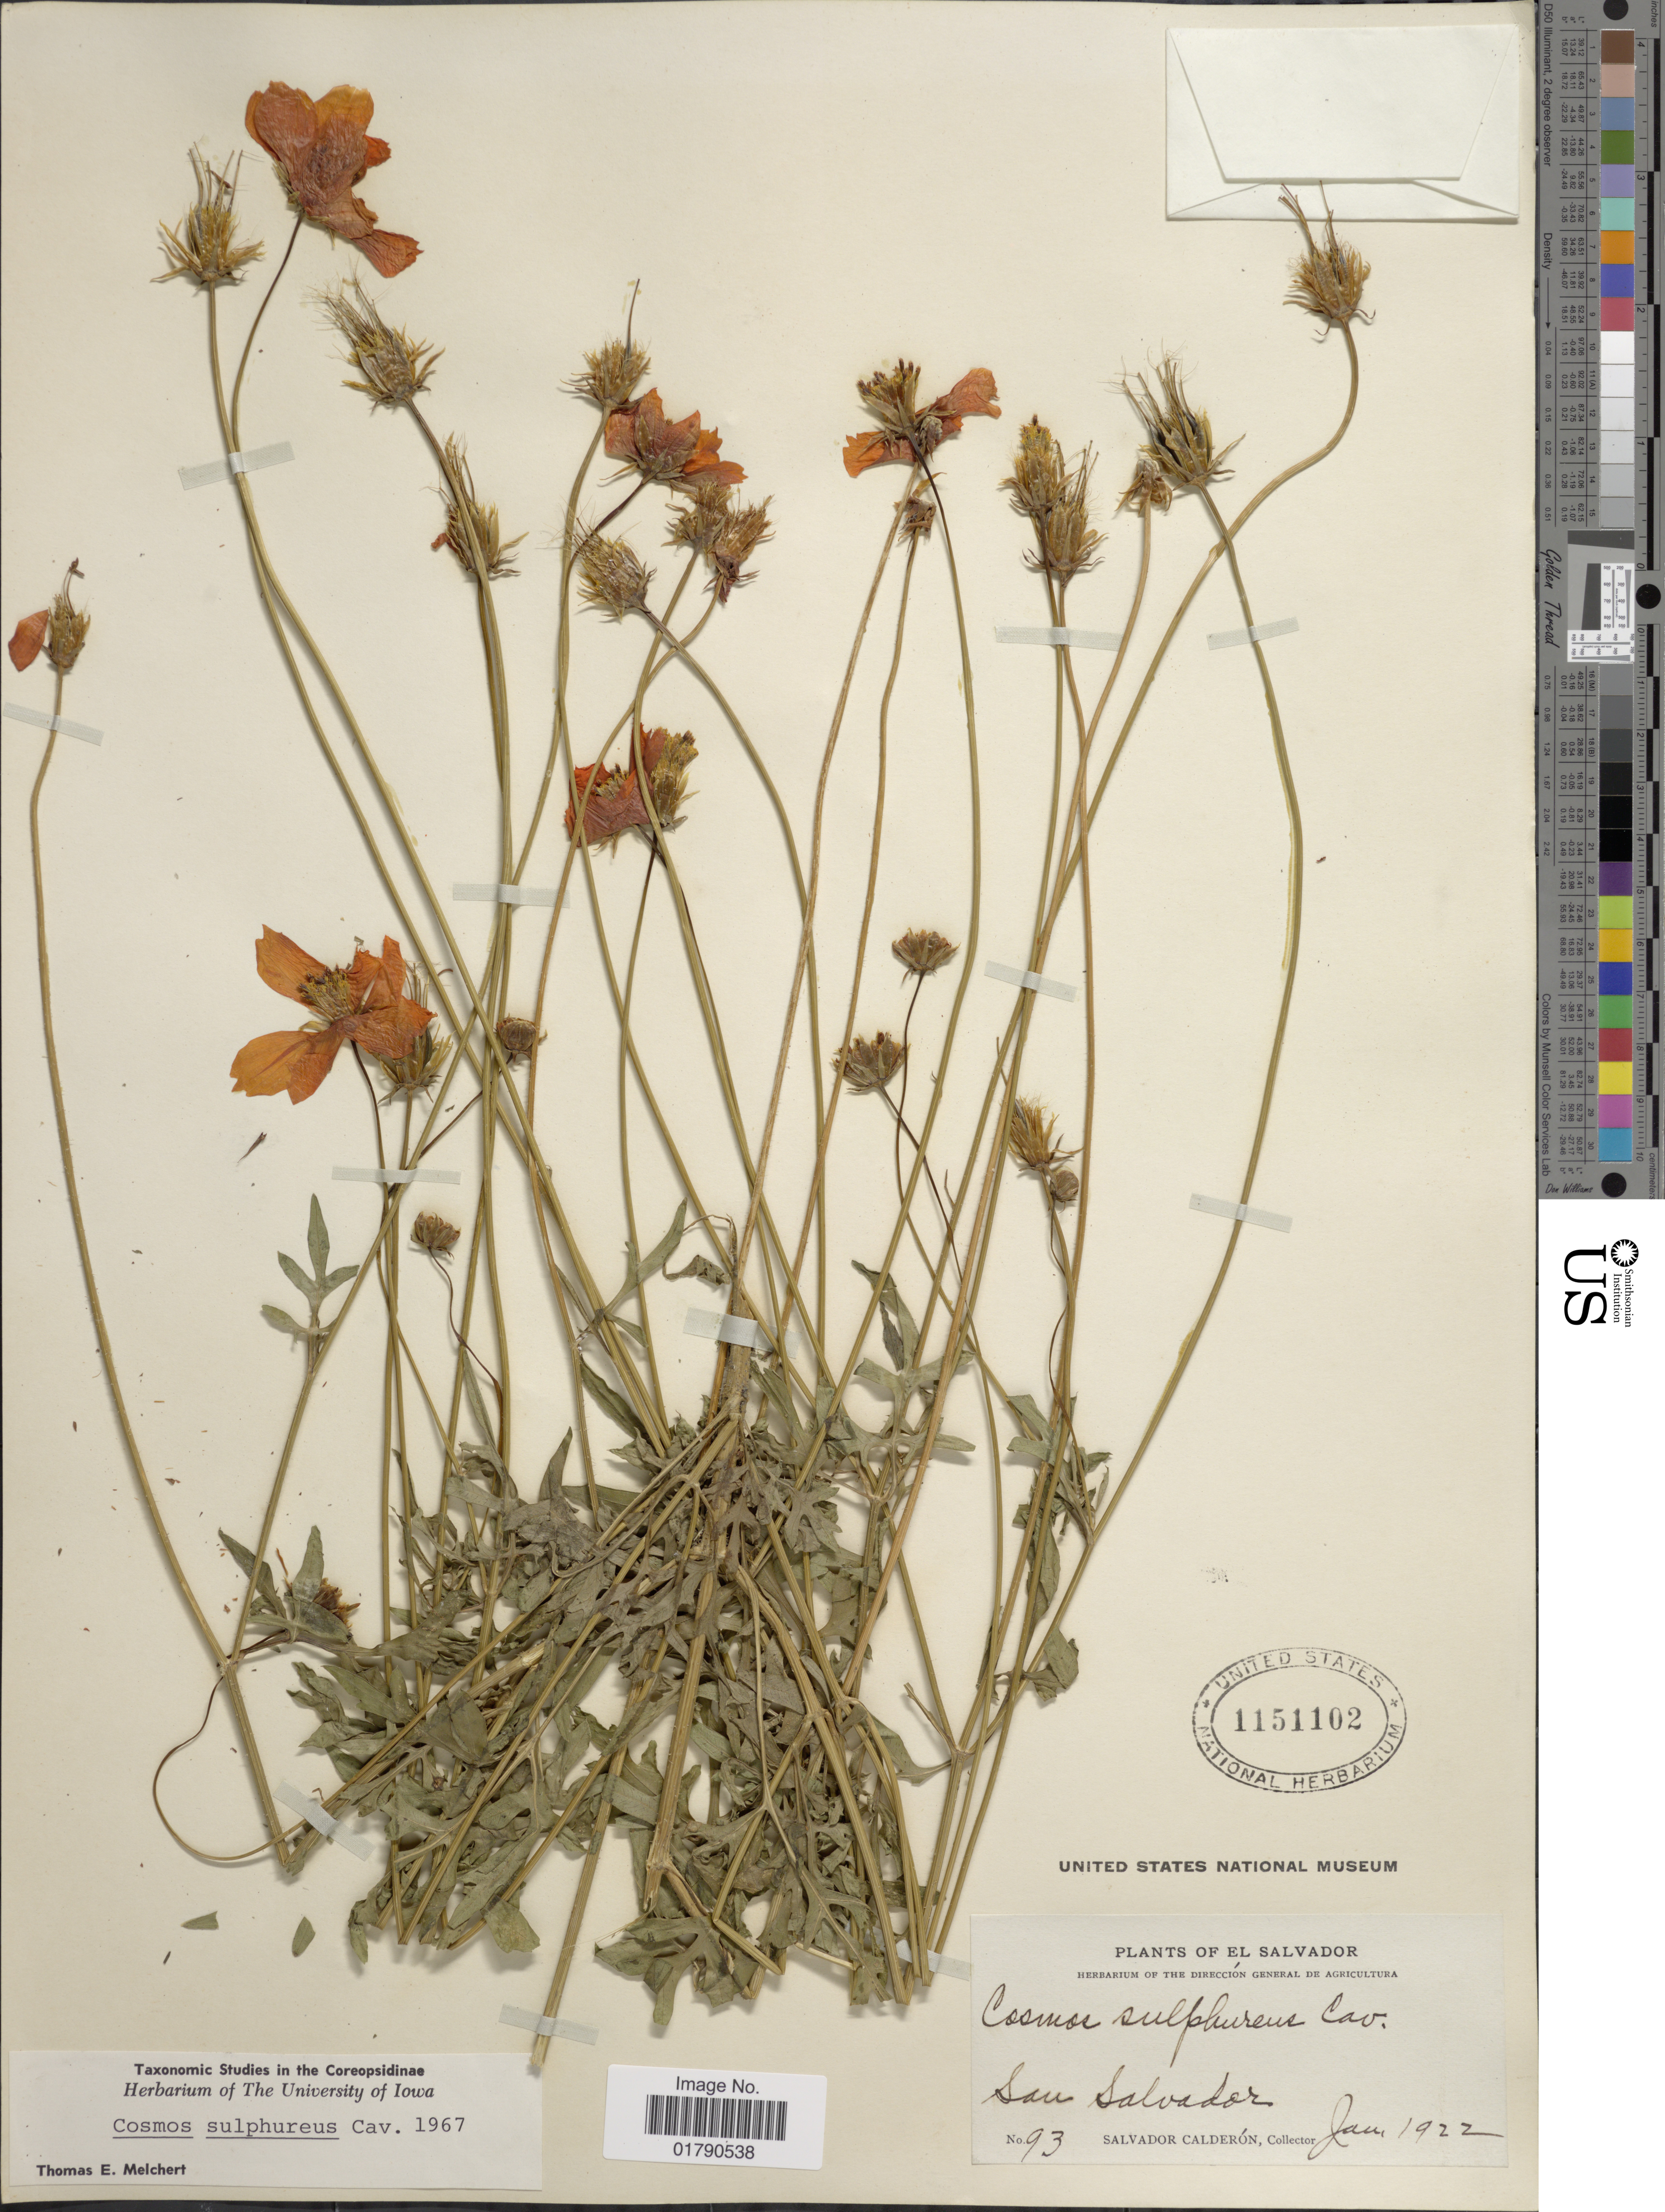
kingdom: Plantae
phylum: Tracheophyta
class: Magnoliopsida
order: Asterales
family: Asteraceae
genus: Cosmos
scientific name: Cosmos sulphureus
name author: Cav.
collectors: S. Calderón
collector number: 93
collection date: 1922-01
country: El Salvador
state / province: San Salvador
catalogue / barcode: US 1151102